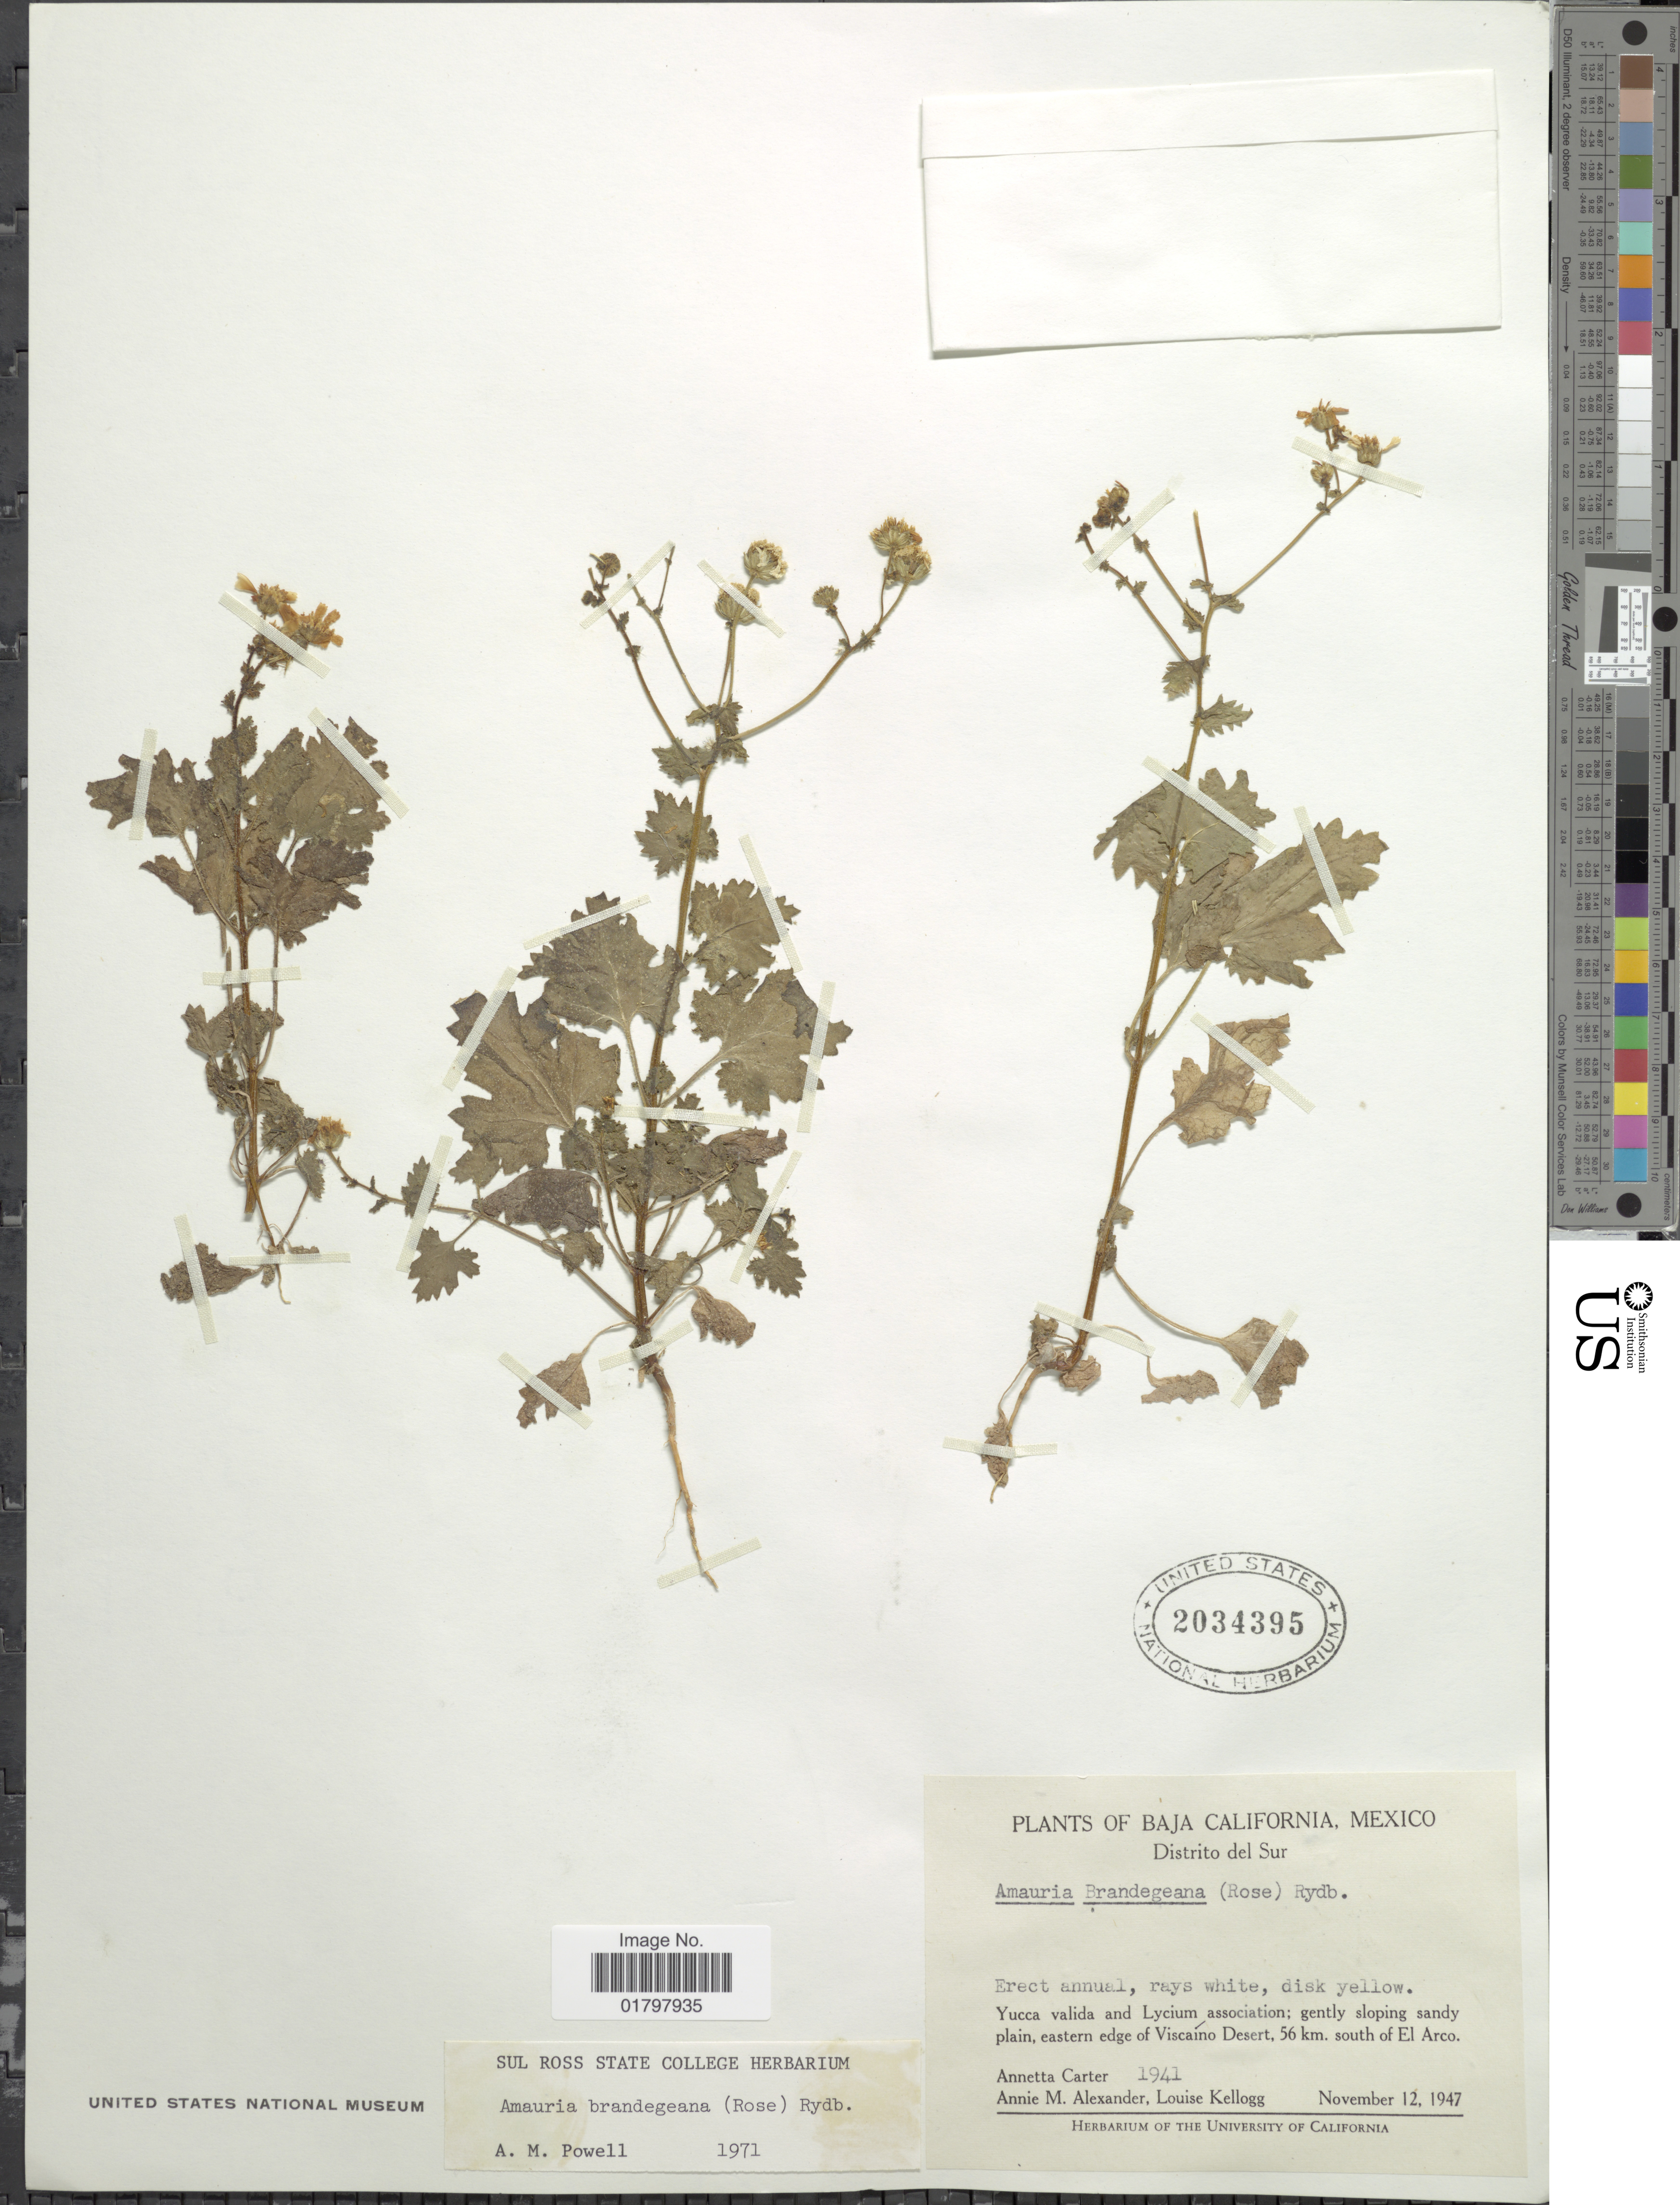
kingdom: Plantae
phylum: Tracheophyta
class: Magnoliopsida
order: Asterales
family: Asteraceae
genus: Amauria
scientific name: Amauria brandegeana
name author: (Rose) Rydb.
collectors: A. Carter, A. M. Alexander & L. Kellogg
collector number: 1941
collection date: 1947-11-12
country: Mexico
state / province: Baja California Sur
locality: Distrito del Sur. Gently sloping sandy plain, eastern edge of Viscaíno Desert, 56 km. soutyh of El Arco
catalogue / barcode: US 2034395